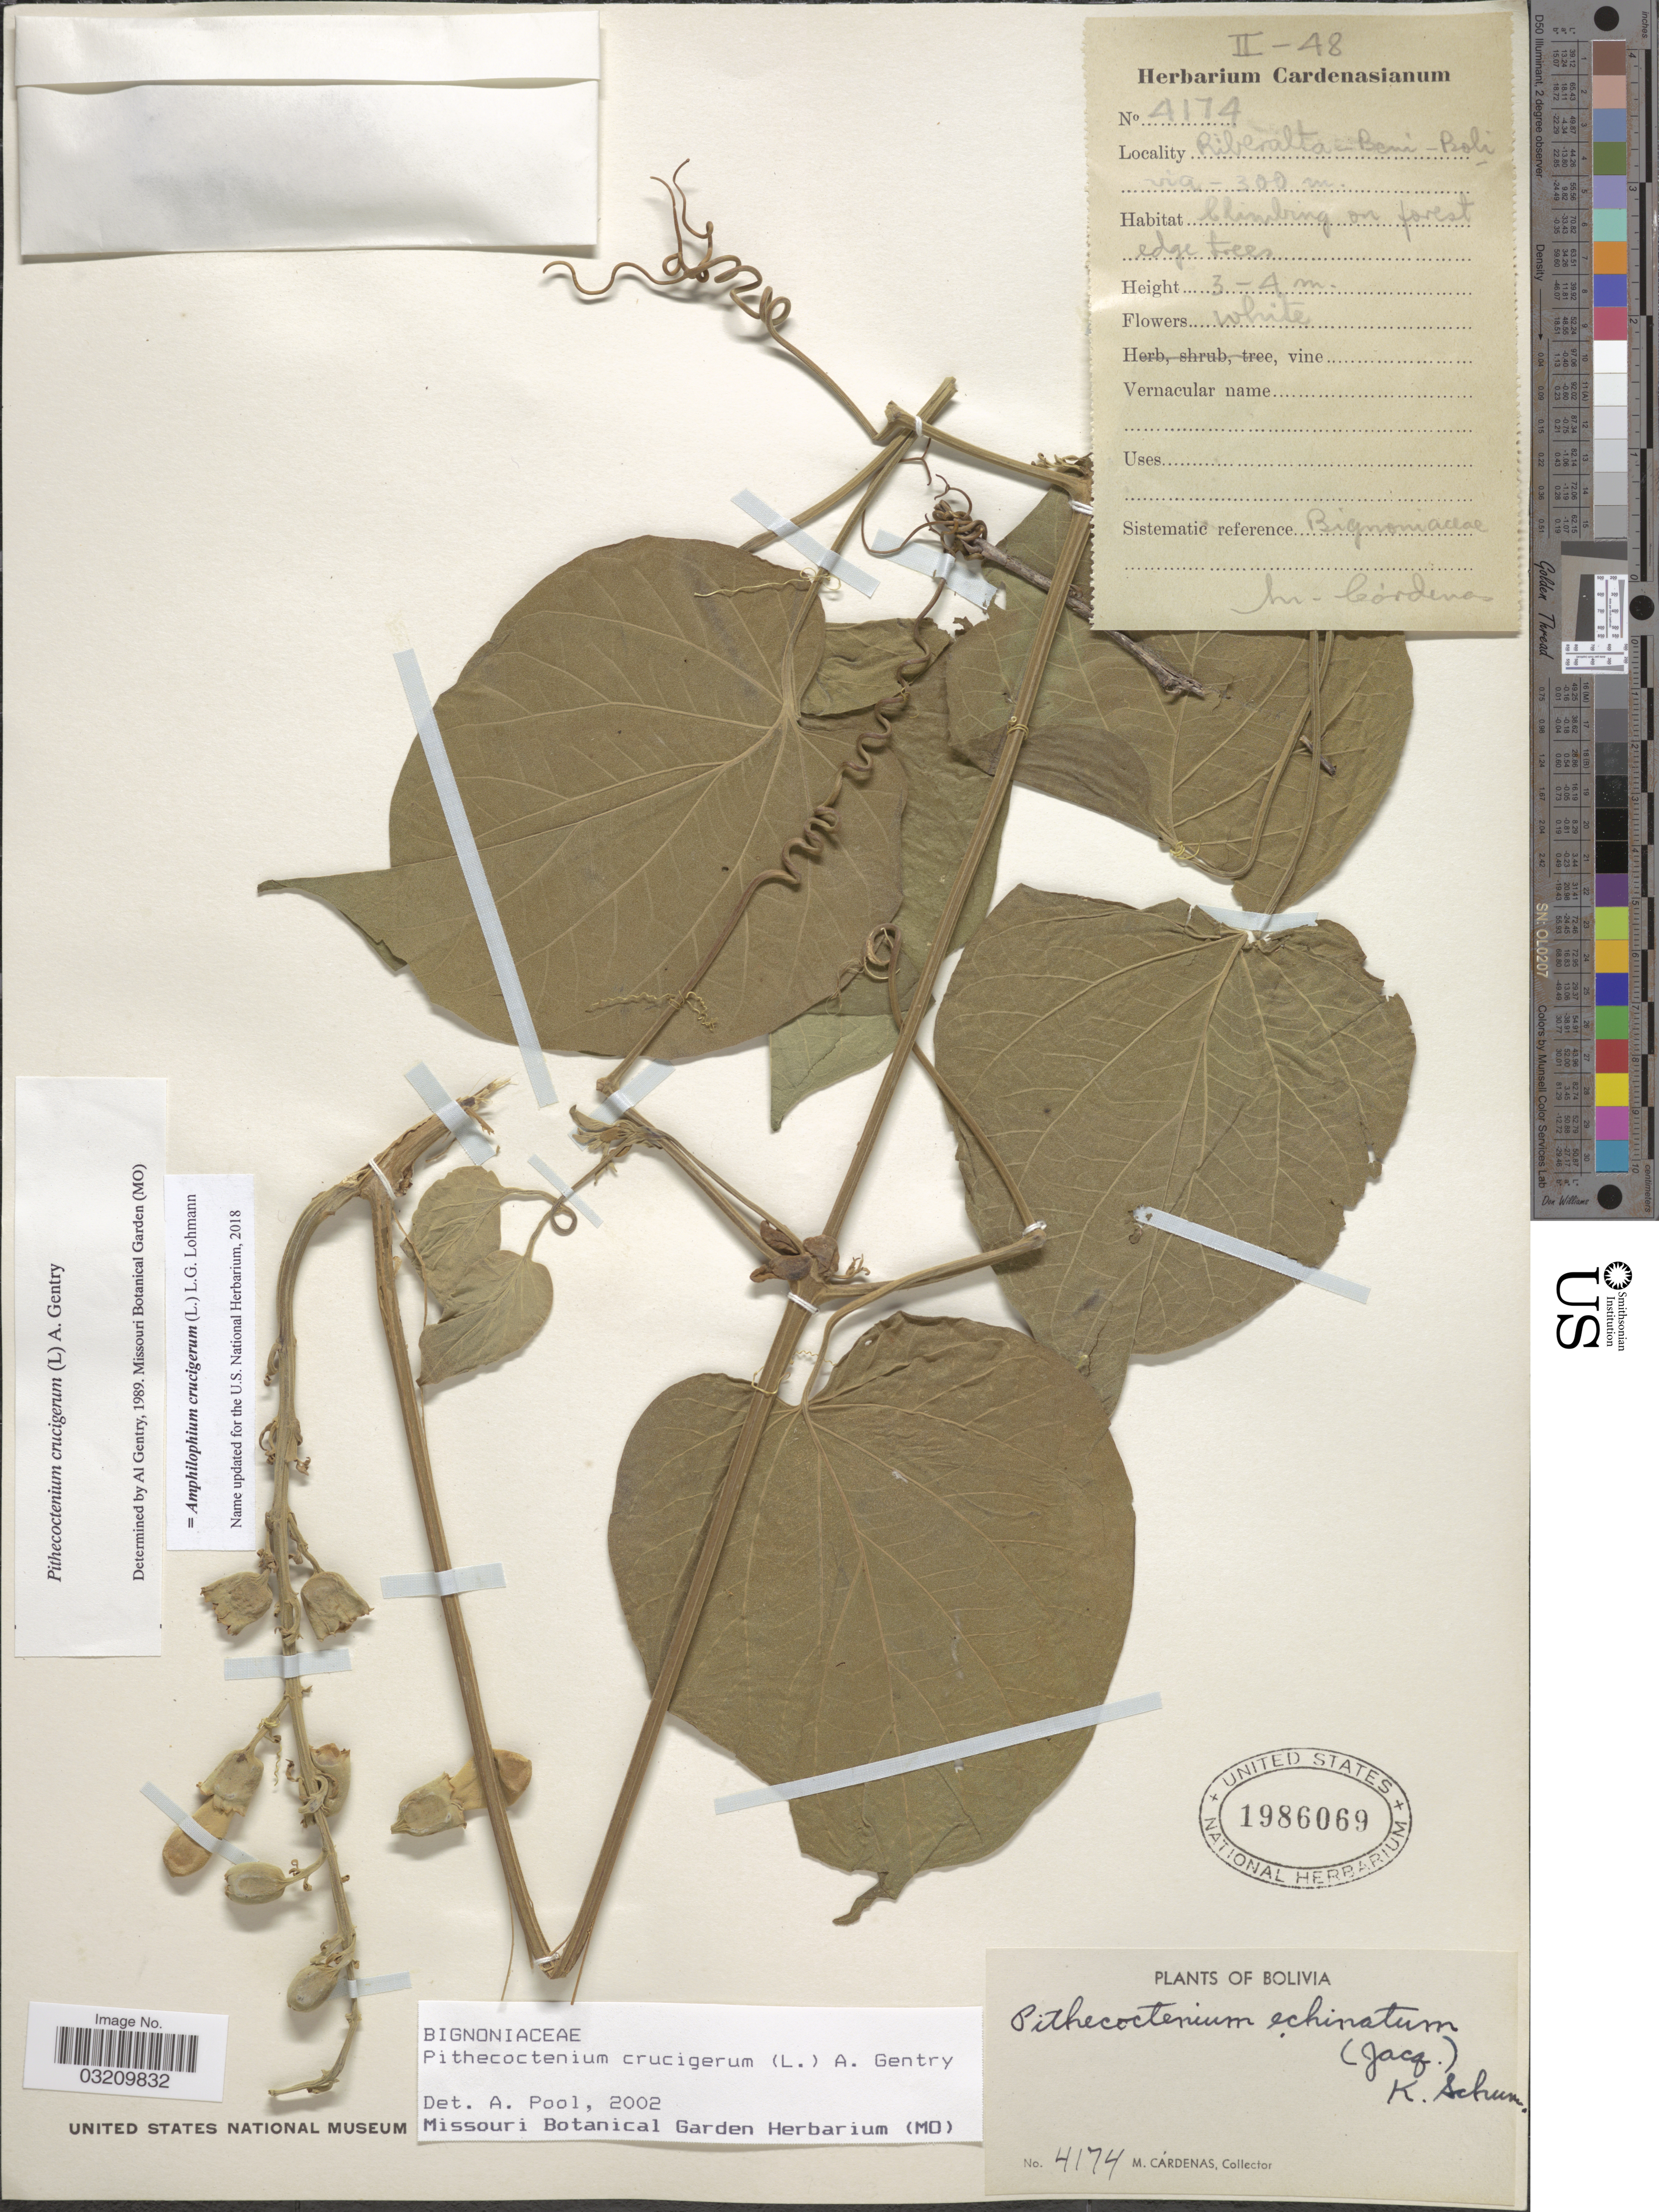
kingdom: Plantae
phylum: Tracheophyta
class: Magnoliopsida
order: Lamiales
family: Bignoniaceae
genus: Amphilophium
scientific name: Amphilophium crucigerum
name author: (L.) L.G. Lohmann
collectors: M. Cárdenas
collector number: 4174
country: Bolivia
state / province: Beni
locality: Riberalta - Beni.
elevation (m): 300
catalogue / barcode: US 1986069